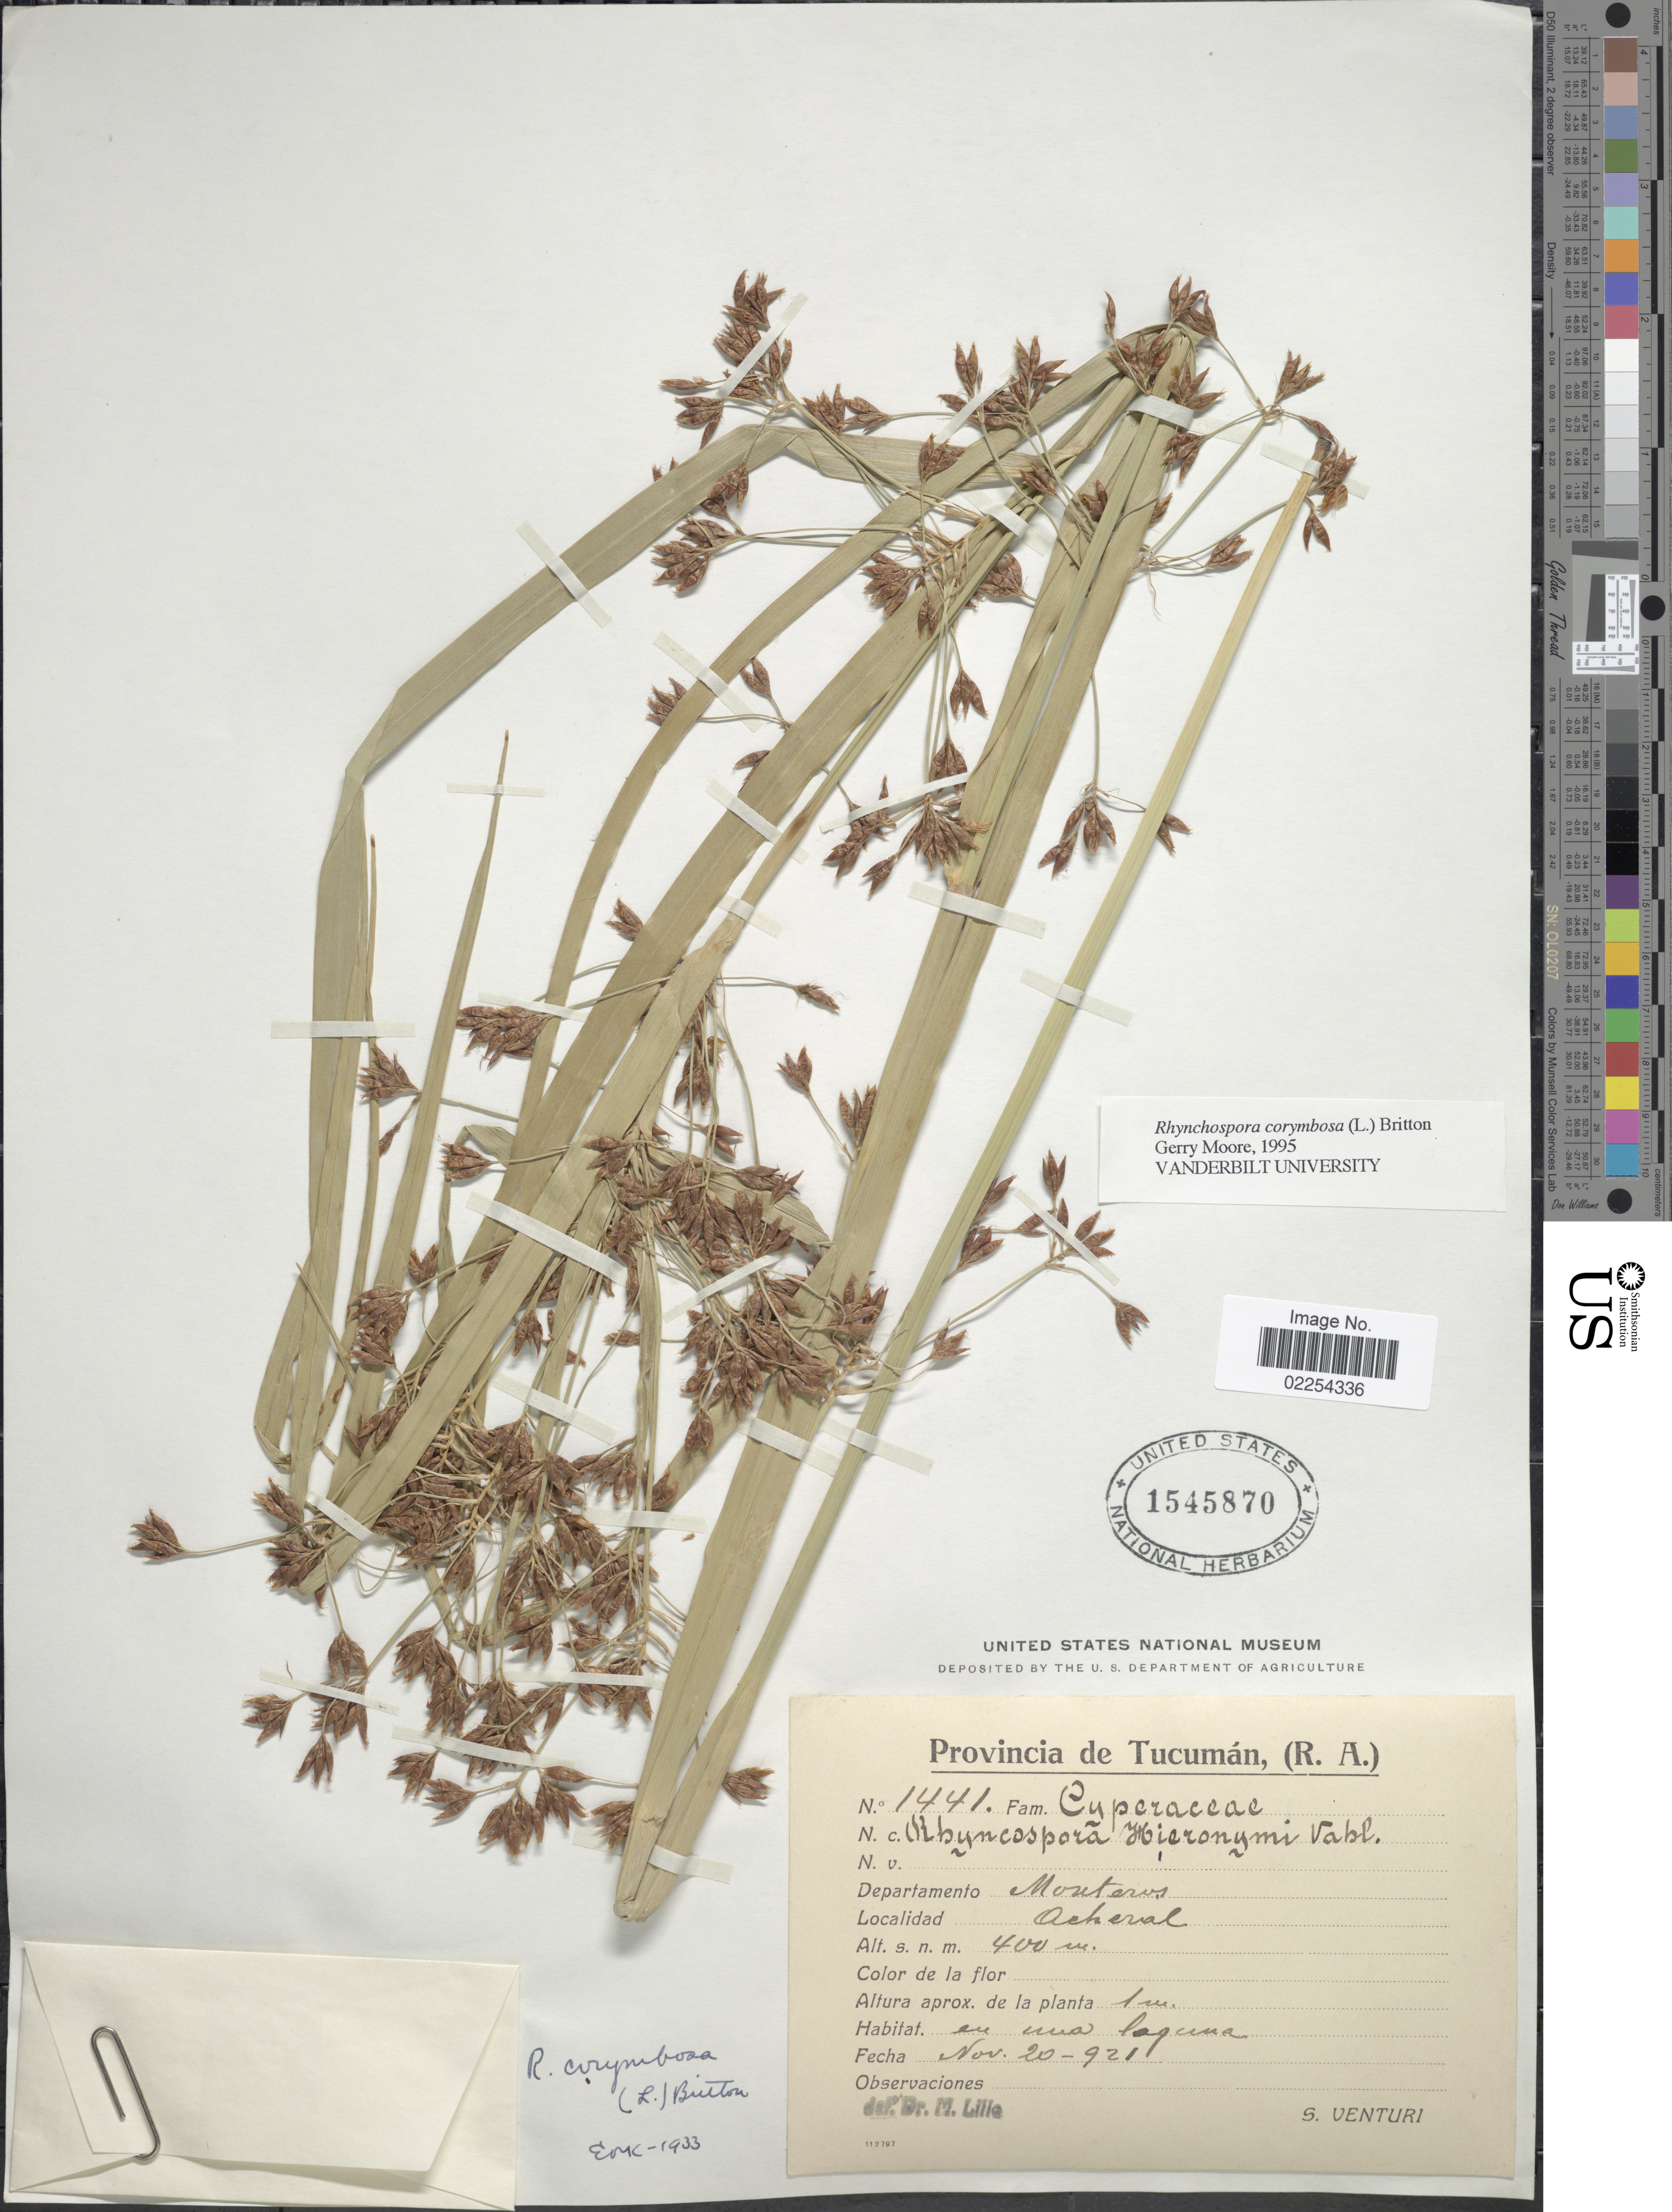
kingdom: Plantae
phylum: Tracheophyta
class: Liliopsida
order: Poales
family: Cyperaceae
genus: Rhynchospora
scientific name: Rhynchospora corymbosa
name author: (L.) Britton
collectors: S. Venturi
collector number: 1441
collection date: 1921-11-20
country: Argentina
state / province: Tucuman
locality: (R.A.) Departamento Monteros. Acheral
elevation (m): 400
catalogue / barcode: US 1545870